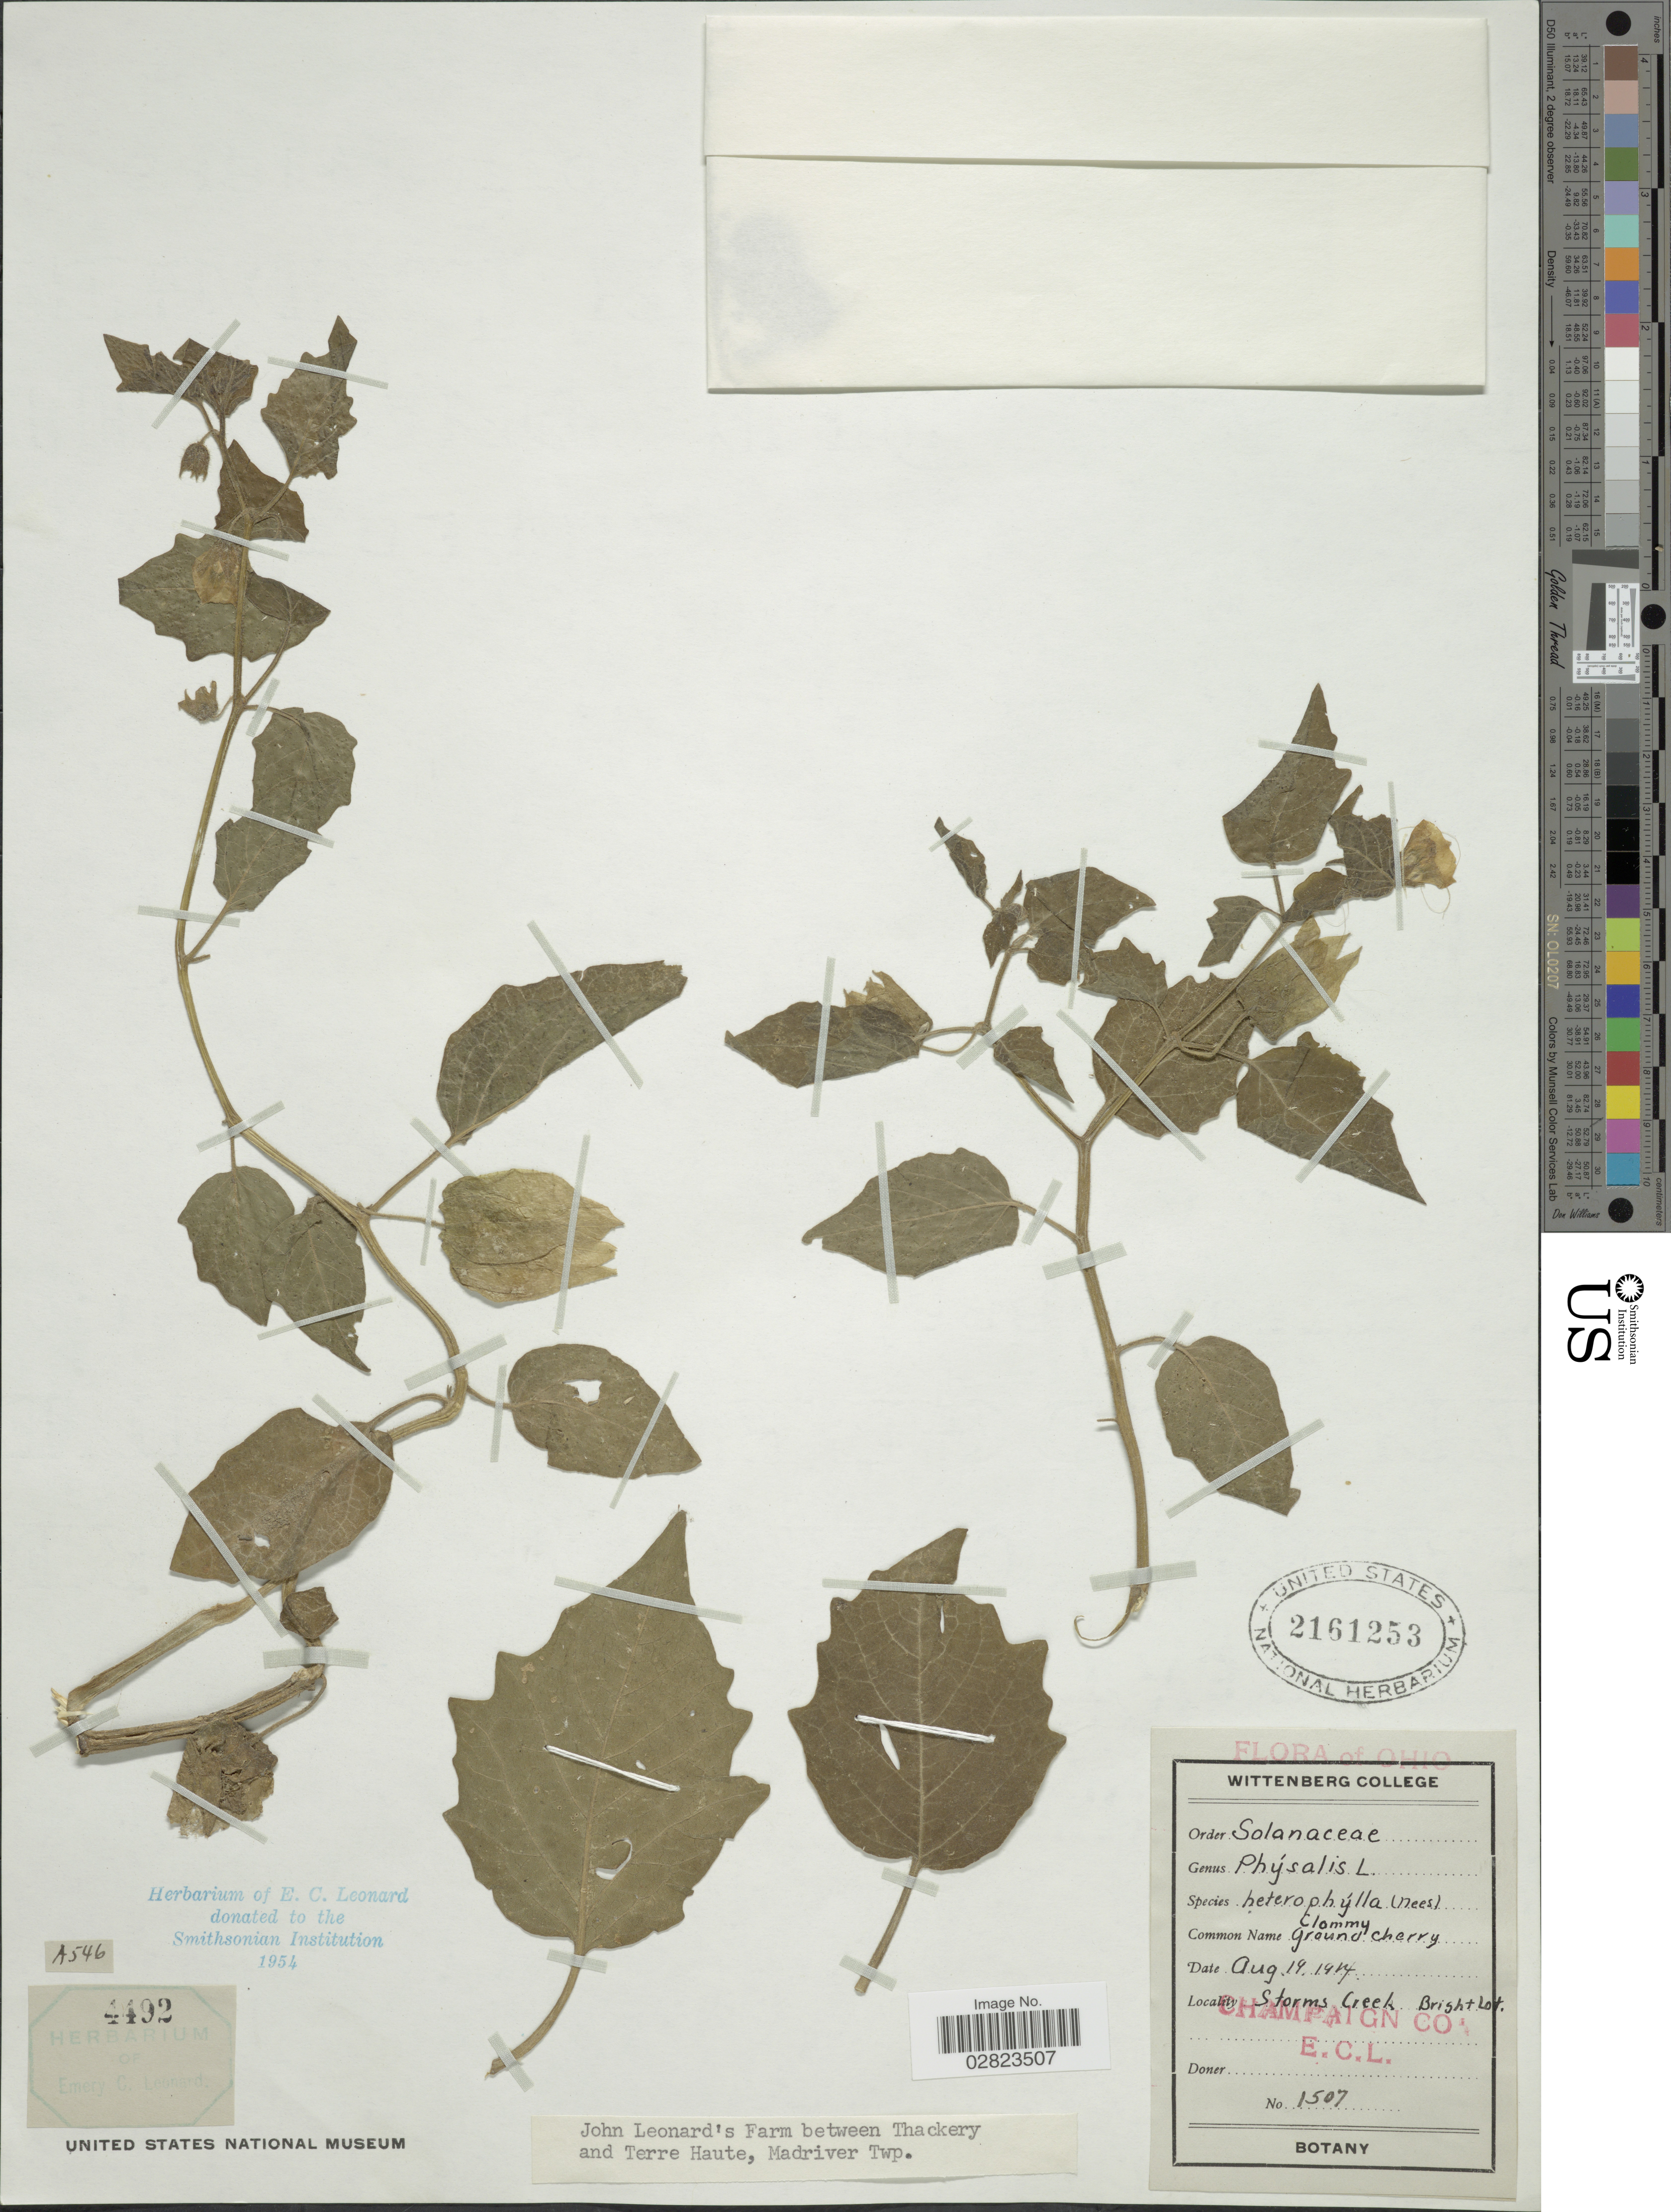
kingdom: Plantae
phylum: Tracheophyta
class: Magnoliopsida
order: Solanales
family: Solanaceae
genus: Physalis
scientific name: Physalis heterophylla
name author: Nees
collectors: E. C. Leonard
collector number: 1507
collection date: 1914-08-19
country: United States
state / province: Ohio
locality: Storms Creek, Bright Lot. Champaign Co.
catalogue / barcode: US 2161253